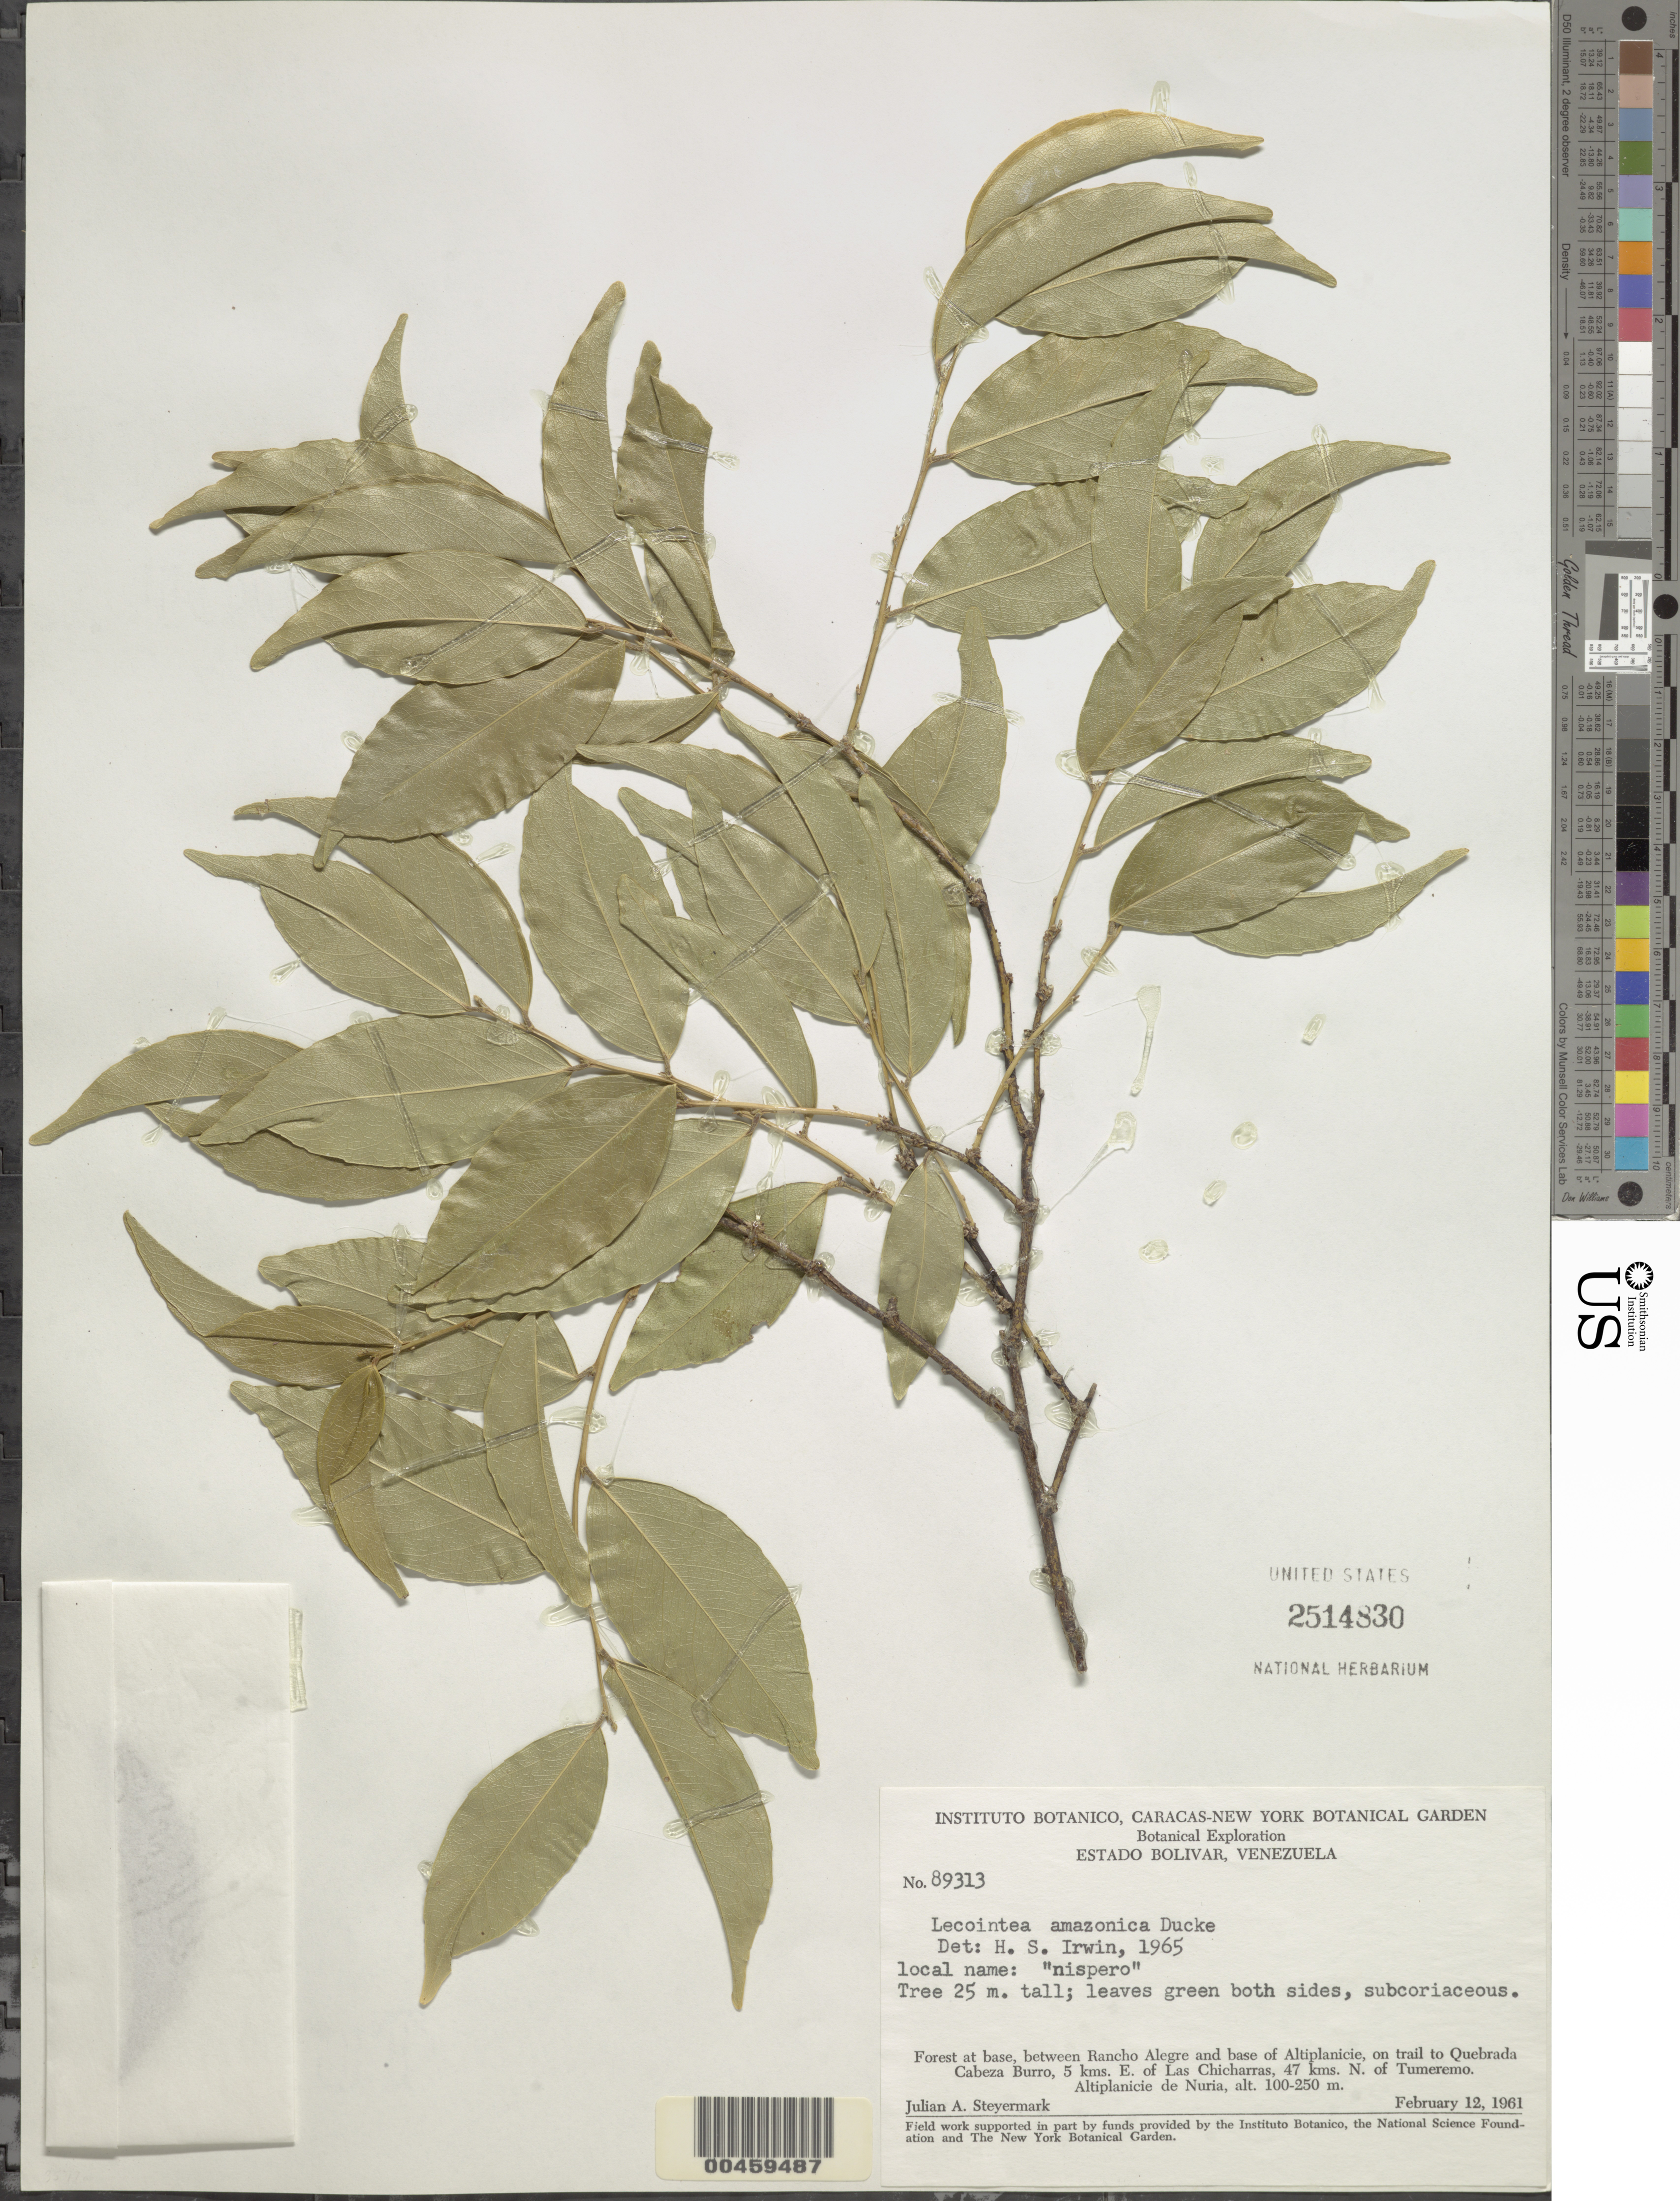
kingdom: Plantae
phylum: Tracheophyta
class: Magnoliopsida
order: Fabales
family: Fabaceae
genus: Lecointea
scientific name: Lecointea amazonica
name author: Ducke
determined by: Irwin, Howard S.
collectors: J. Steyermark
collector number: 89313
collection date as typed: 12 Feb 1961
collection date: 1961-02-12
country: Venezuela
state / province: Bolivar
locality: Between rancho alegre and base of altiplanicie, on trail to quebrada cabeza burro, e of las chicharras, n of tumeremo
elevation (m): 100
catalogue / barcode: US 2514830